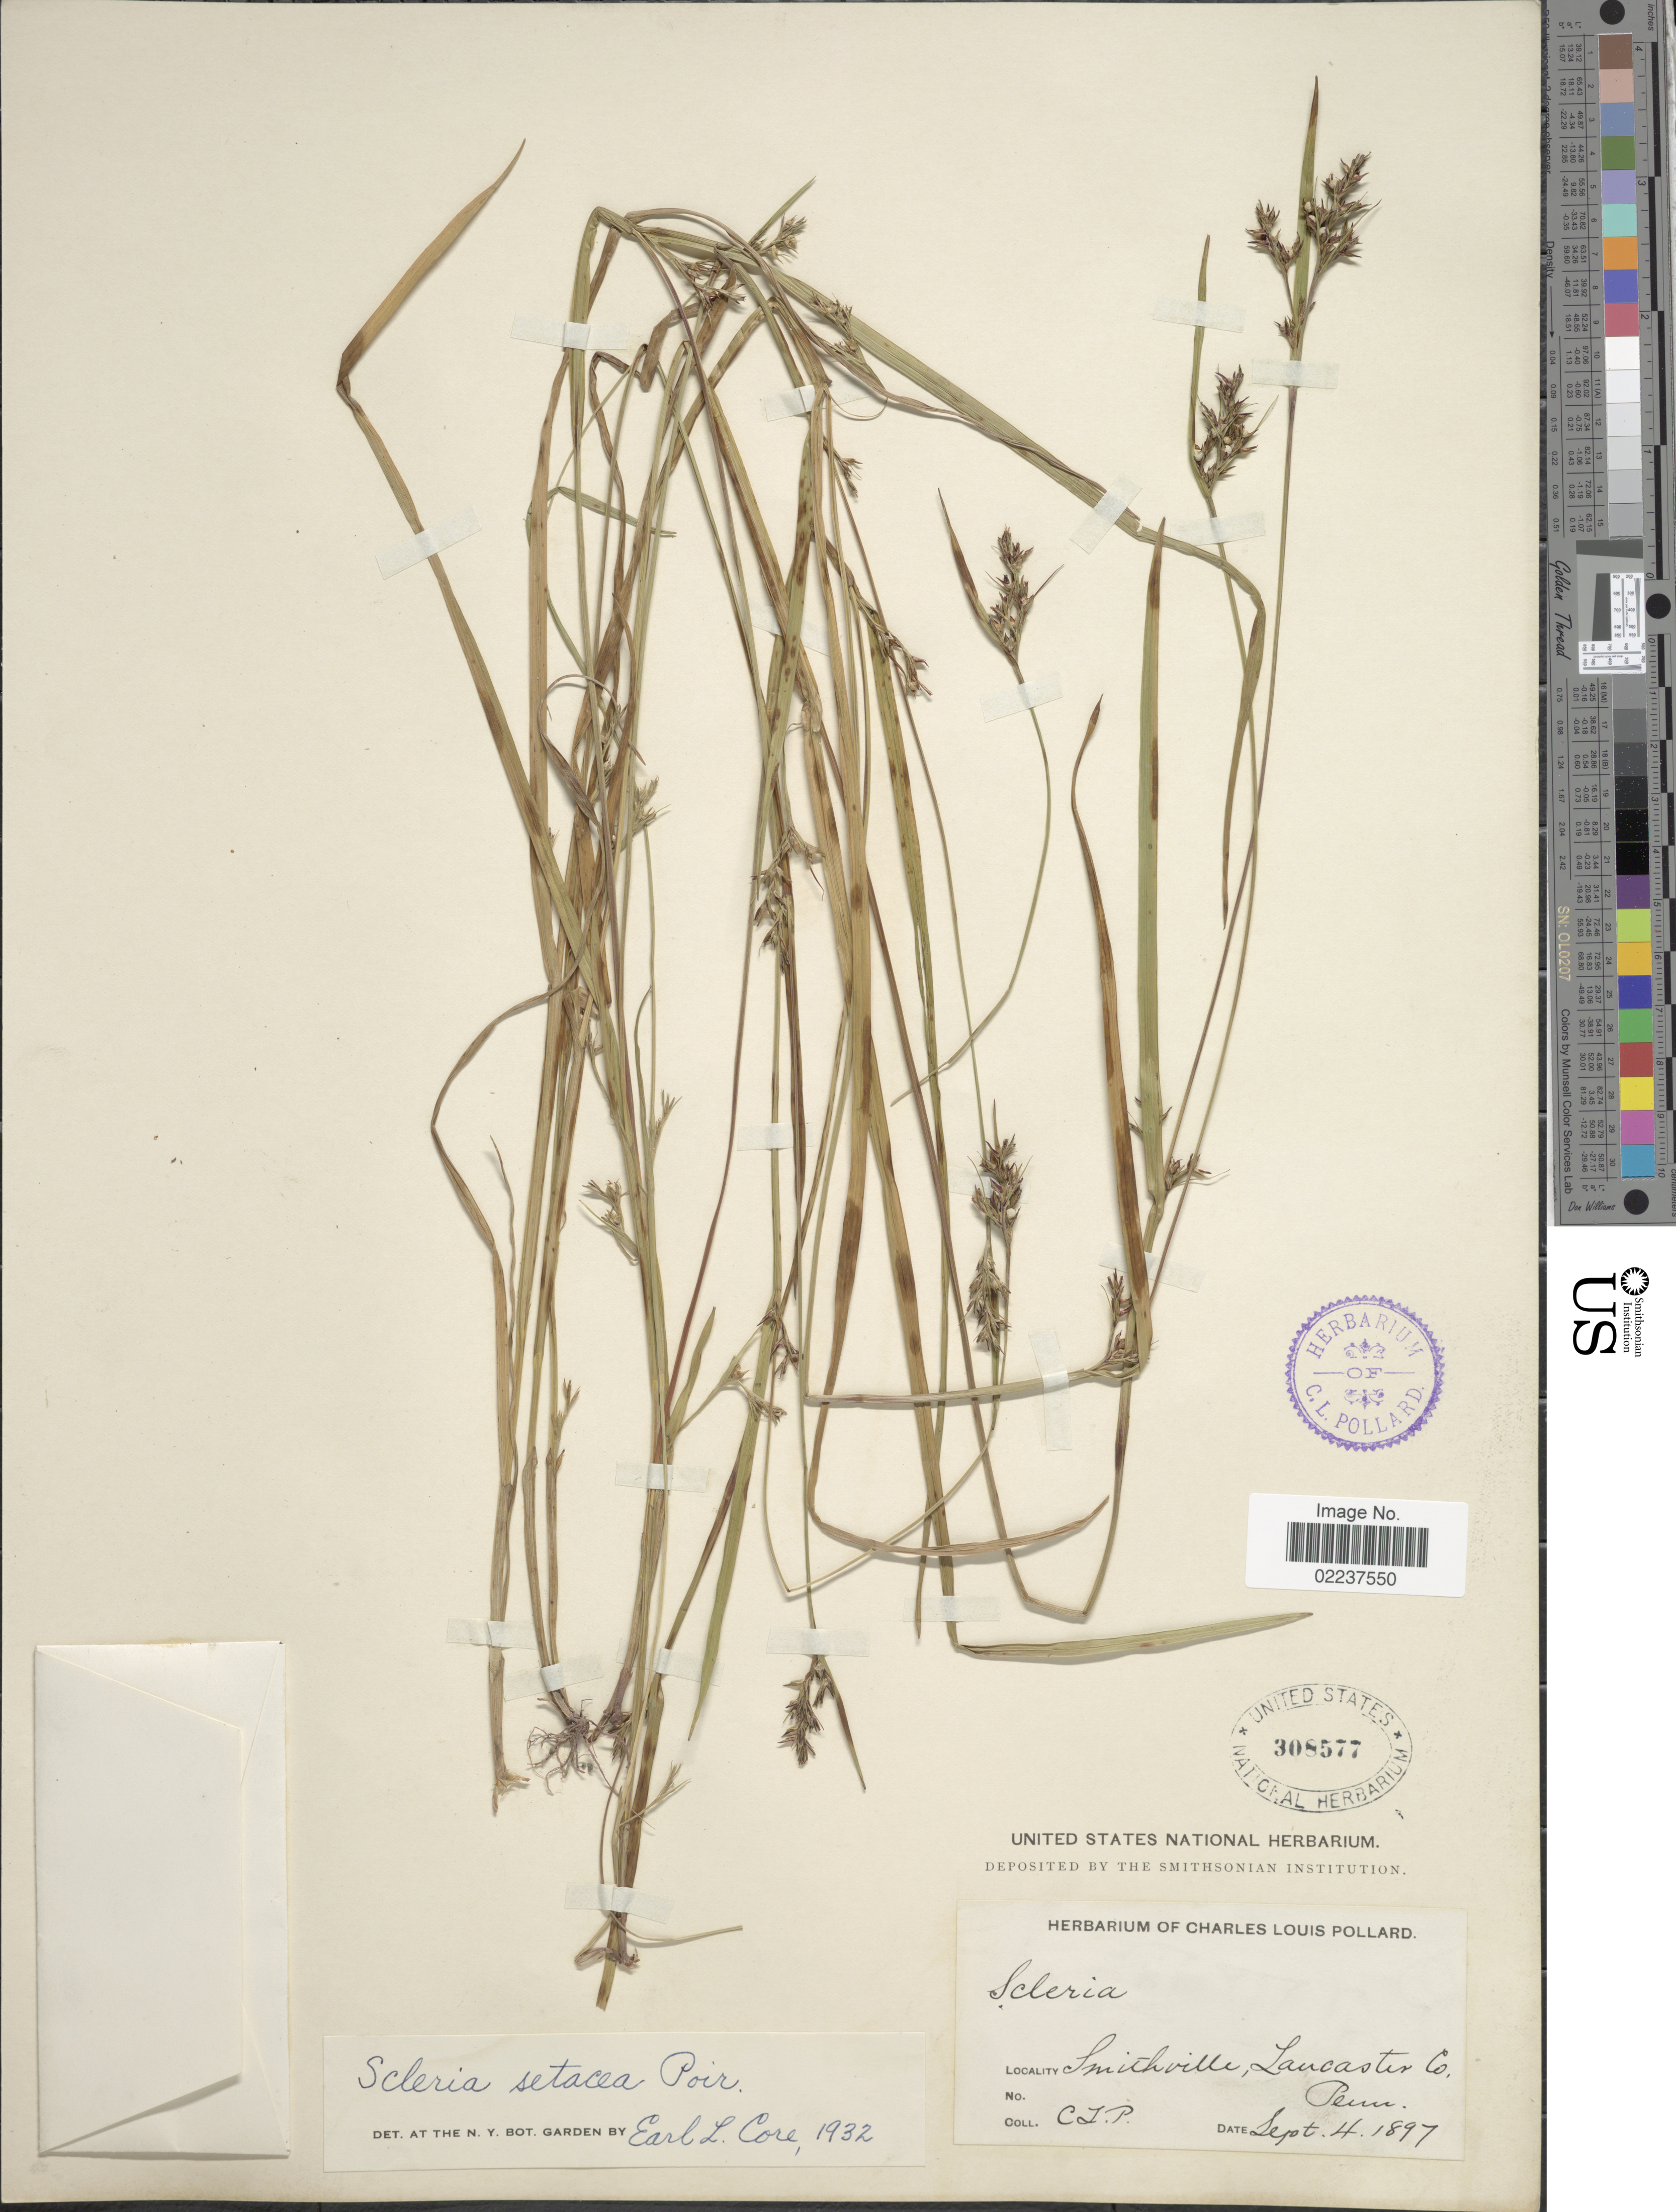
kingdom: Plantae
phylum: Tracheophyta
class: Liliopsida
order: Poales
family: Cyperaceae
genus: Scleria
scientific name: Scleria muehlenbergii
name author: Steud.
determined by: Strong, Mark T., (BOT), Smithsonian Institution - National Museum of Natural History (UNITED STATES)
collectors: C. L. Pollard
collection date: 1897-09-04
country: United States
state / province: Pennsylvania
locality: Smithville, Lancaster Co.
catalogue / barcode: US 308577